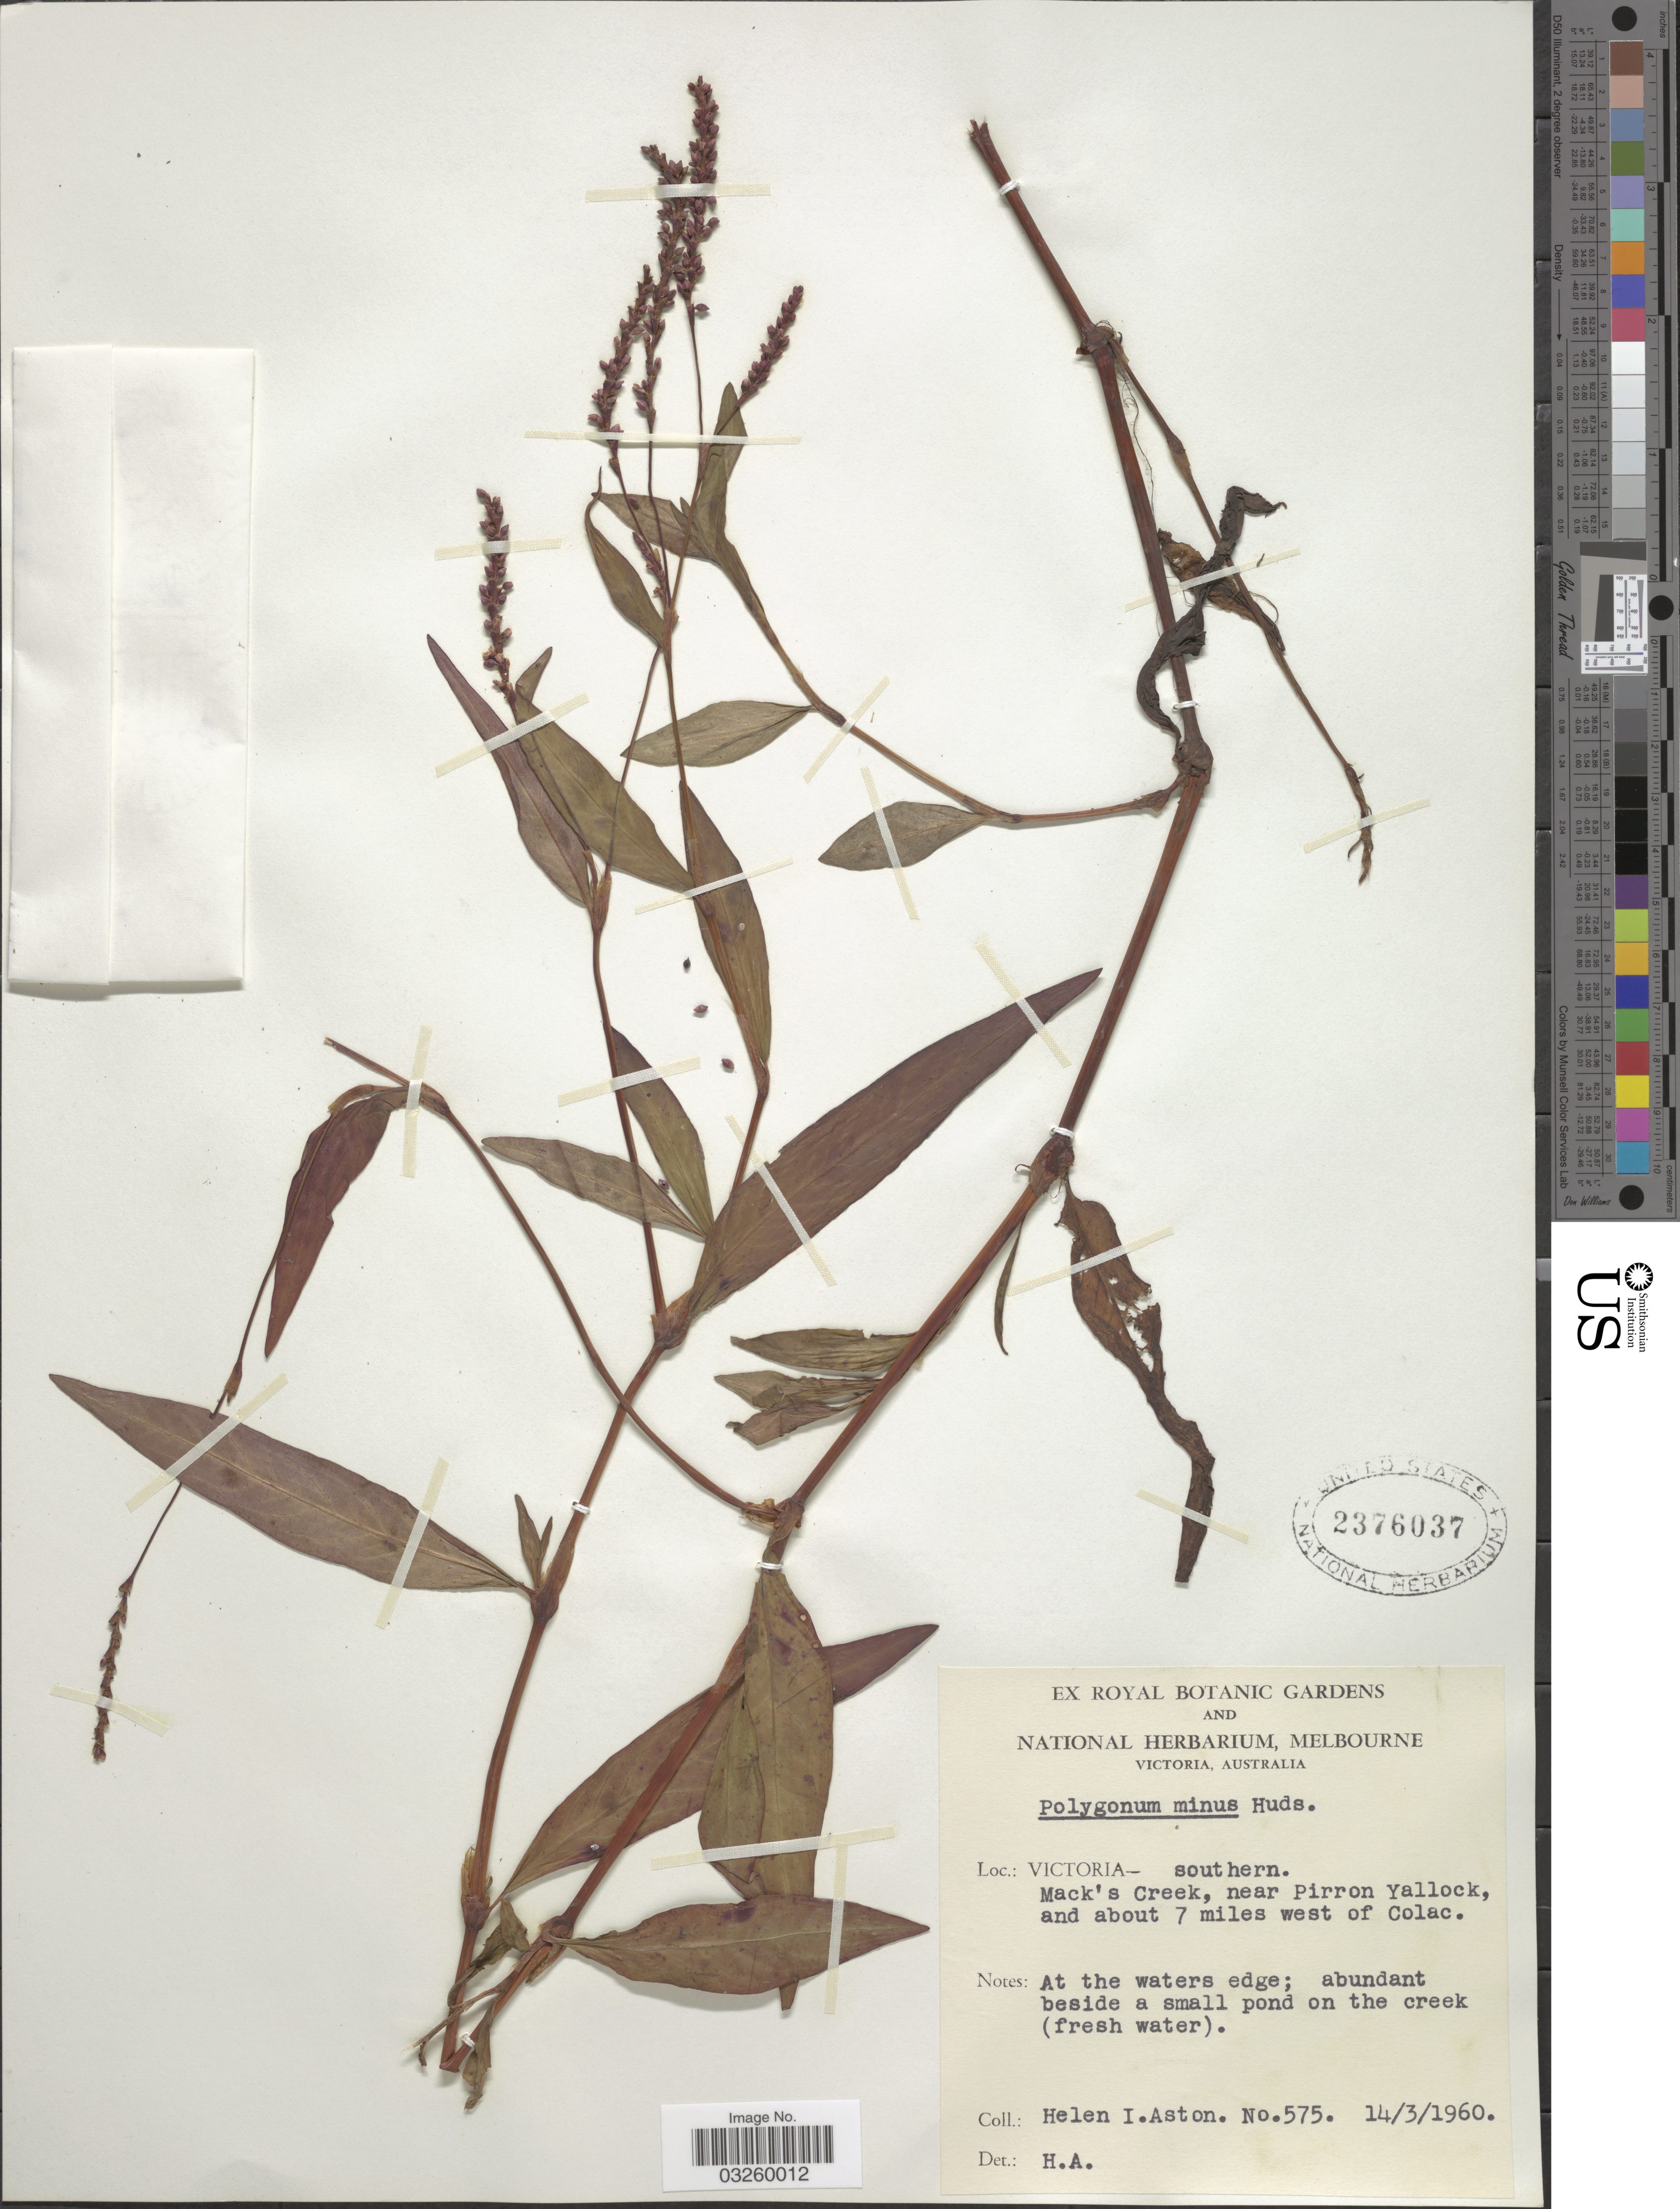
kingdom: Plantae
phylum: Tracheophyta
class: Magnoliopsida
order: Caryophyllales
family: Polygonaceae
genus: Polygonum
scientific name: Polygonum minus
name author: Huds.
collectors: H. I. Aston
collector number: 575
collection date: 1960-03-14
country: Australia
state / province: Victoria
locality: Victoria - southern. Mack's Creek, near Pirron Yallock, and about 7 miles west of Colac.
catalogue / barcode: US 2376037